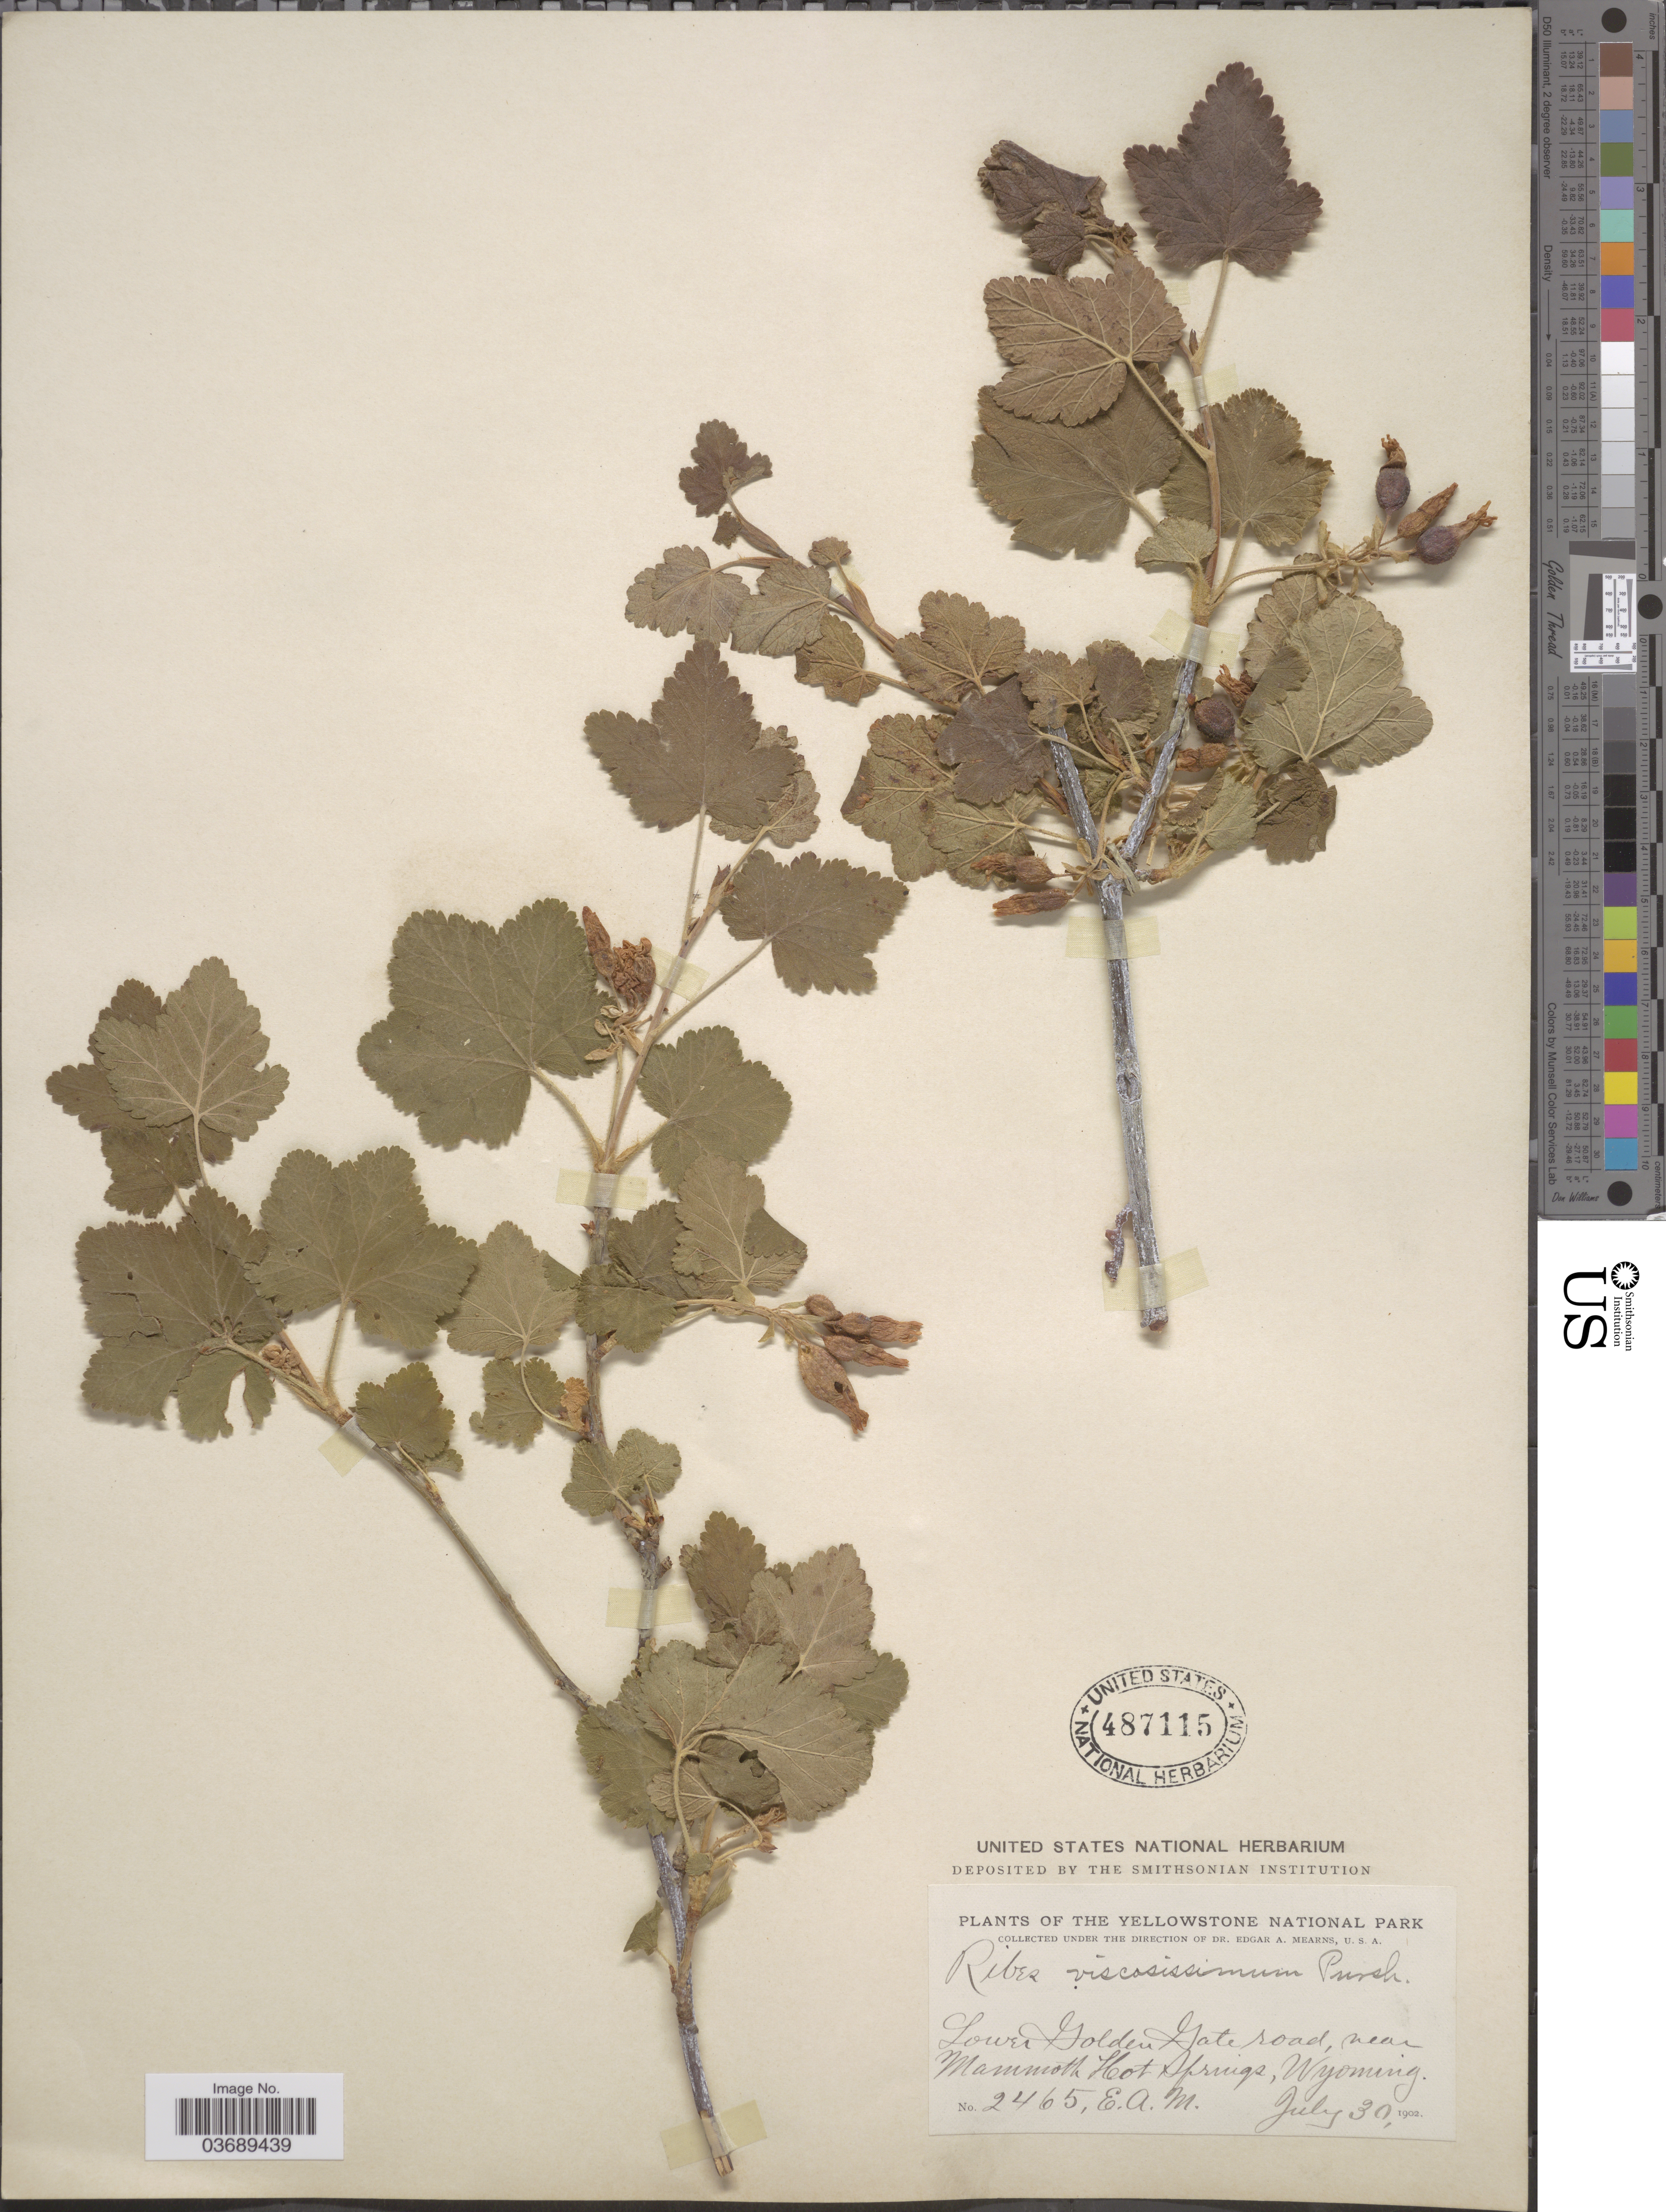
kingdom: Plantae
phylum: Tracheophyta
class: Magnoliopsida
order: Saxifragales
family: Grossulariaceae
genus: Ribes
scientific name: Ribes viscosissimum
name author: Pursh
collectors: E. A. Mearns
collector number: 2465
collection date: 1902-07-30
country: United States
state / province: Wyoming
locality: The Yellowstone National Park. Lower Golden Gate road, near Mammoth Hot Springs.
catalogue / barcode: US 487115